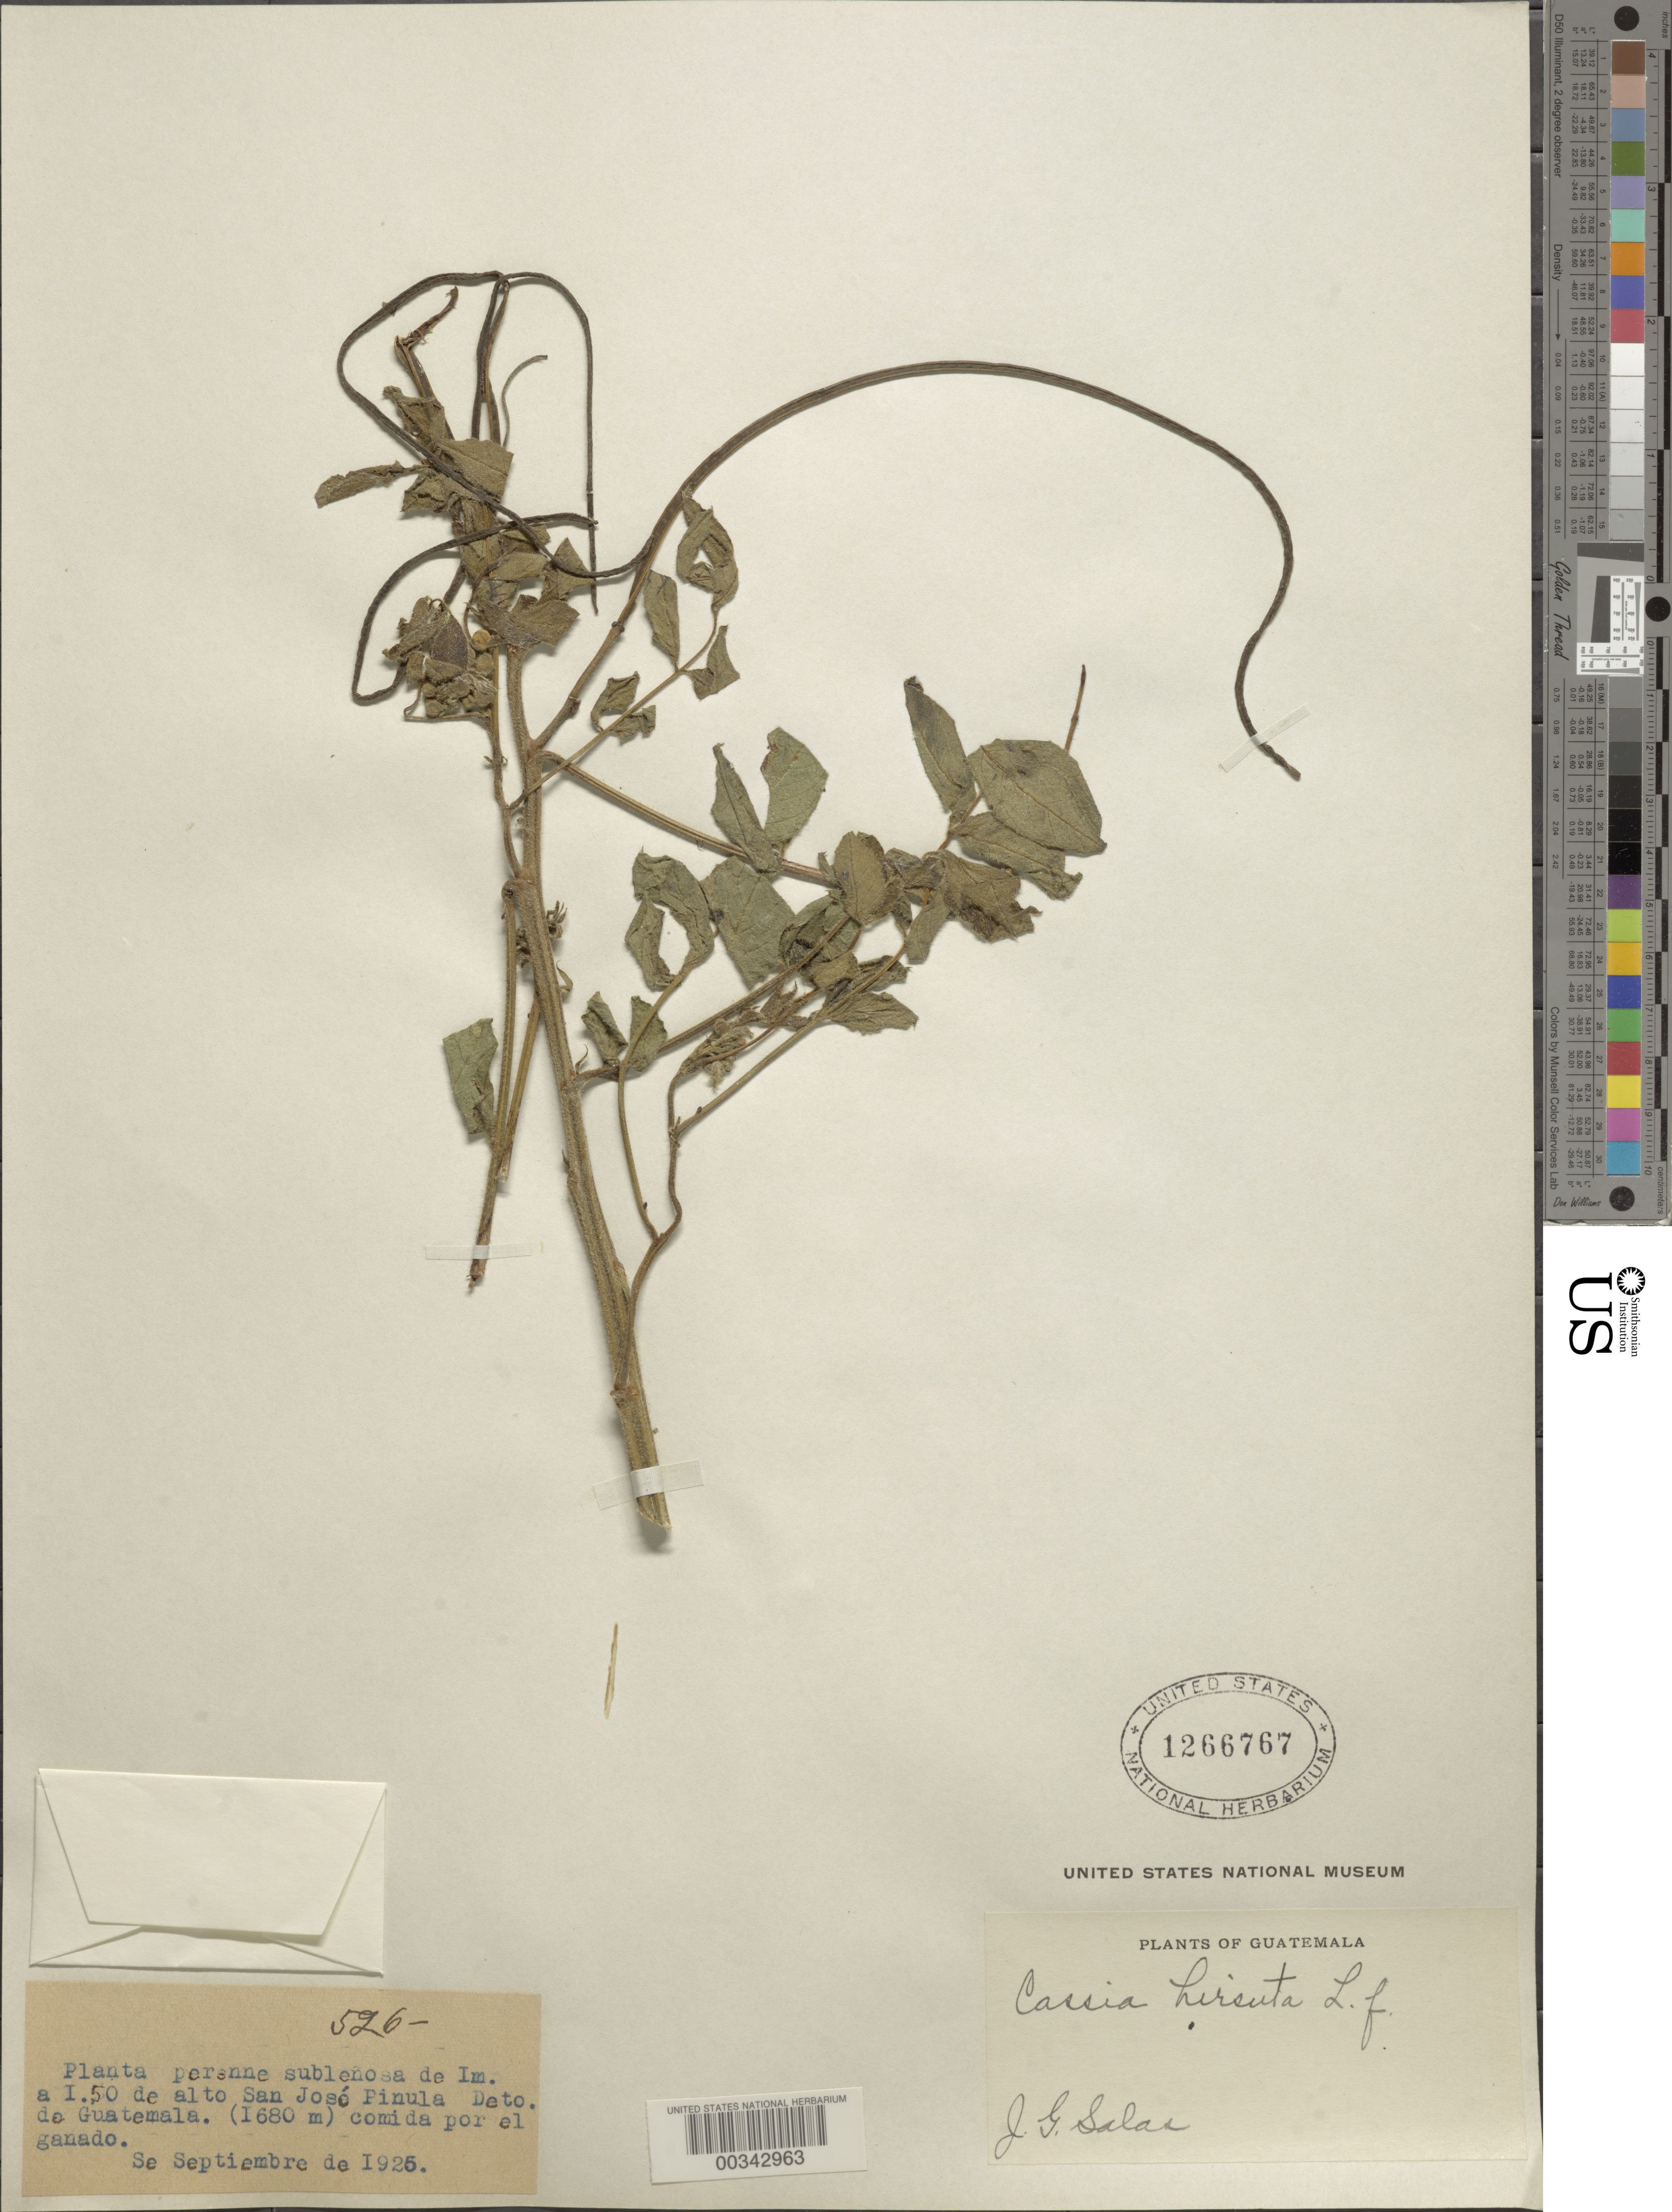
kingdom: Plantae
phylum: Tracheophyta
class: Magnoliopsida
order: Fabales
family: Fabaceae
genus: Senna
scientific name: Senna hirsuta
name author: (L.) H.S. Irwin & Barneby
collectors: J. G. Salas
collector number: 526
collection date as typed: Sep 1925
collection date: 1925-09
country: Guatemala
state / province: Guatemala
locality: San Jose Pinula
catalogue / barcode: US 1266767